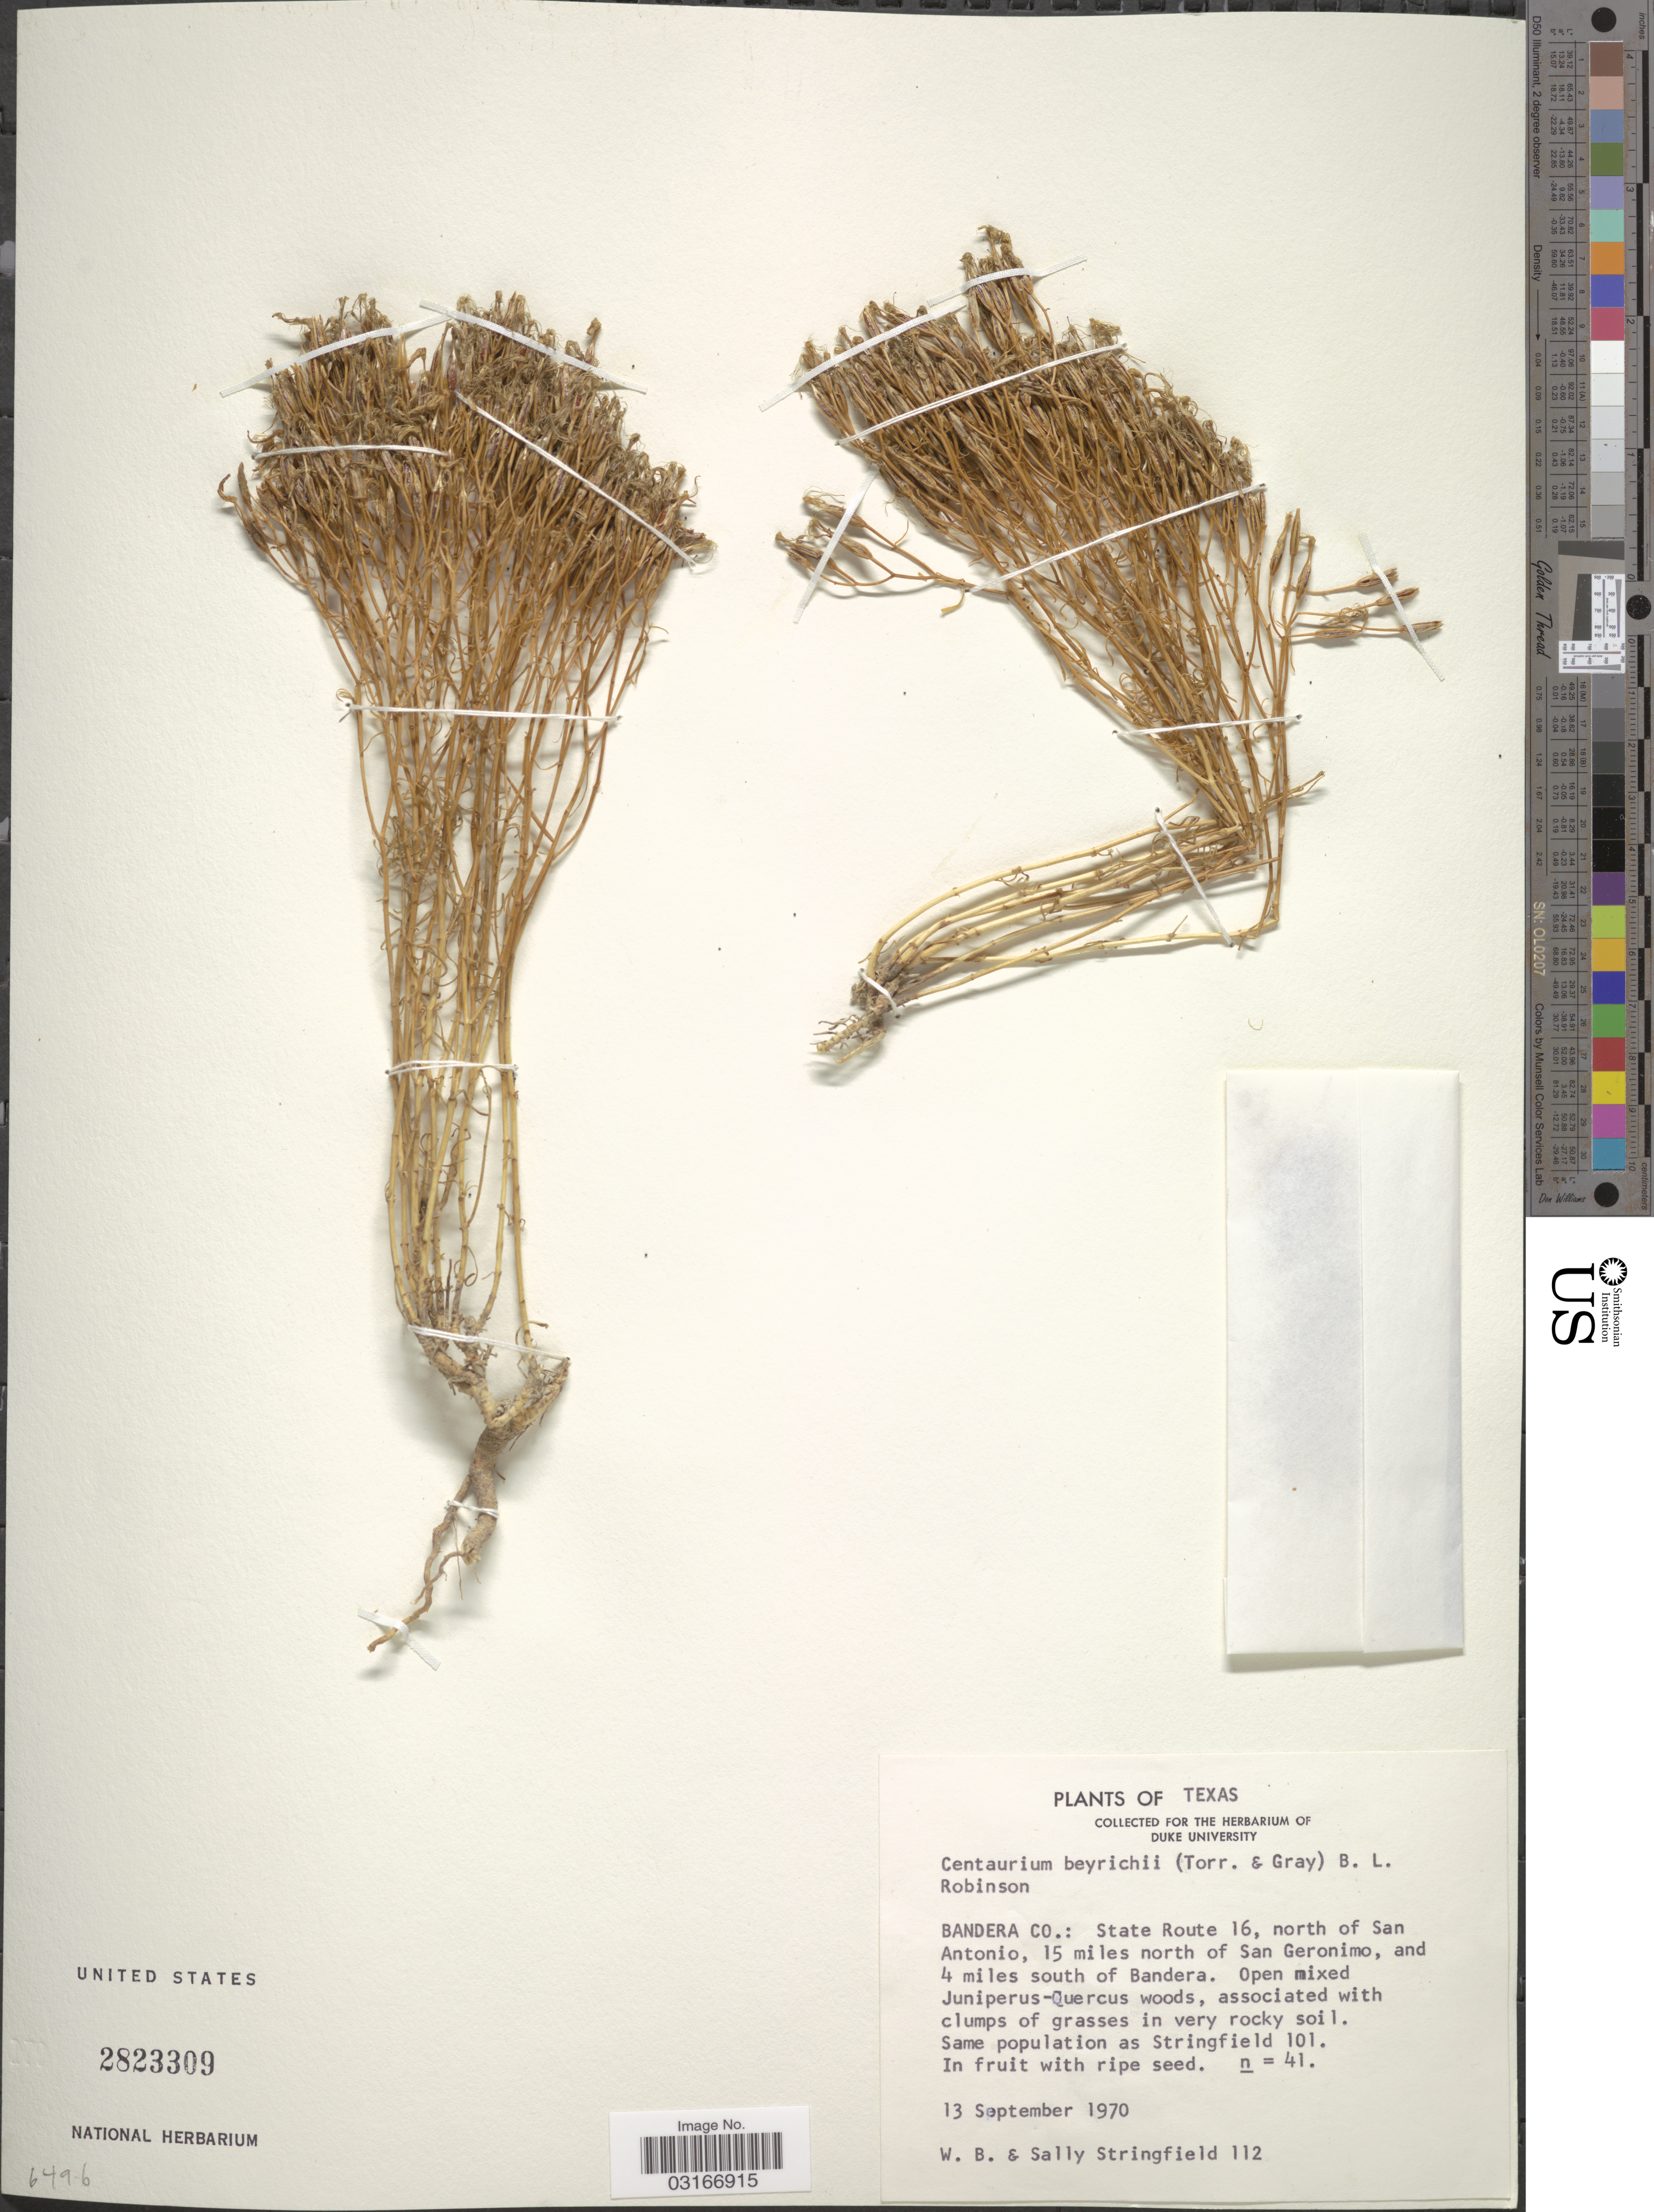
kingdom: Plantae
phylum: Tracheophyta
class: Magnoliopsida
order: Gentianales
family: Gentianaceae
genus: Centaurium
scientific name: Centaurium beyrichii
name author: (Torr.) B.L. Rob.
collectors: W. Stringfield & S. Stringfield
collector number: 112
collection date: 1970-09-13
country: United States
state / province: Texas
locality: Bandera Co.: State Route 16, north of San Antonio, 15 miles north of San Geronimo, and 4 miles south of Bandera.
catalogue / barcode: US 2823009